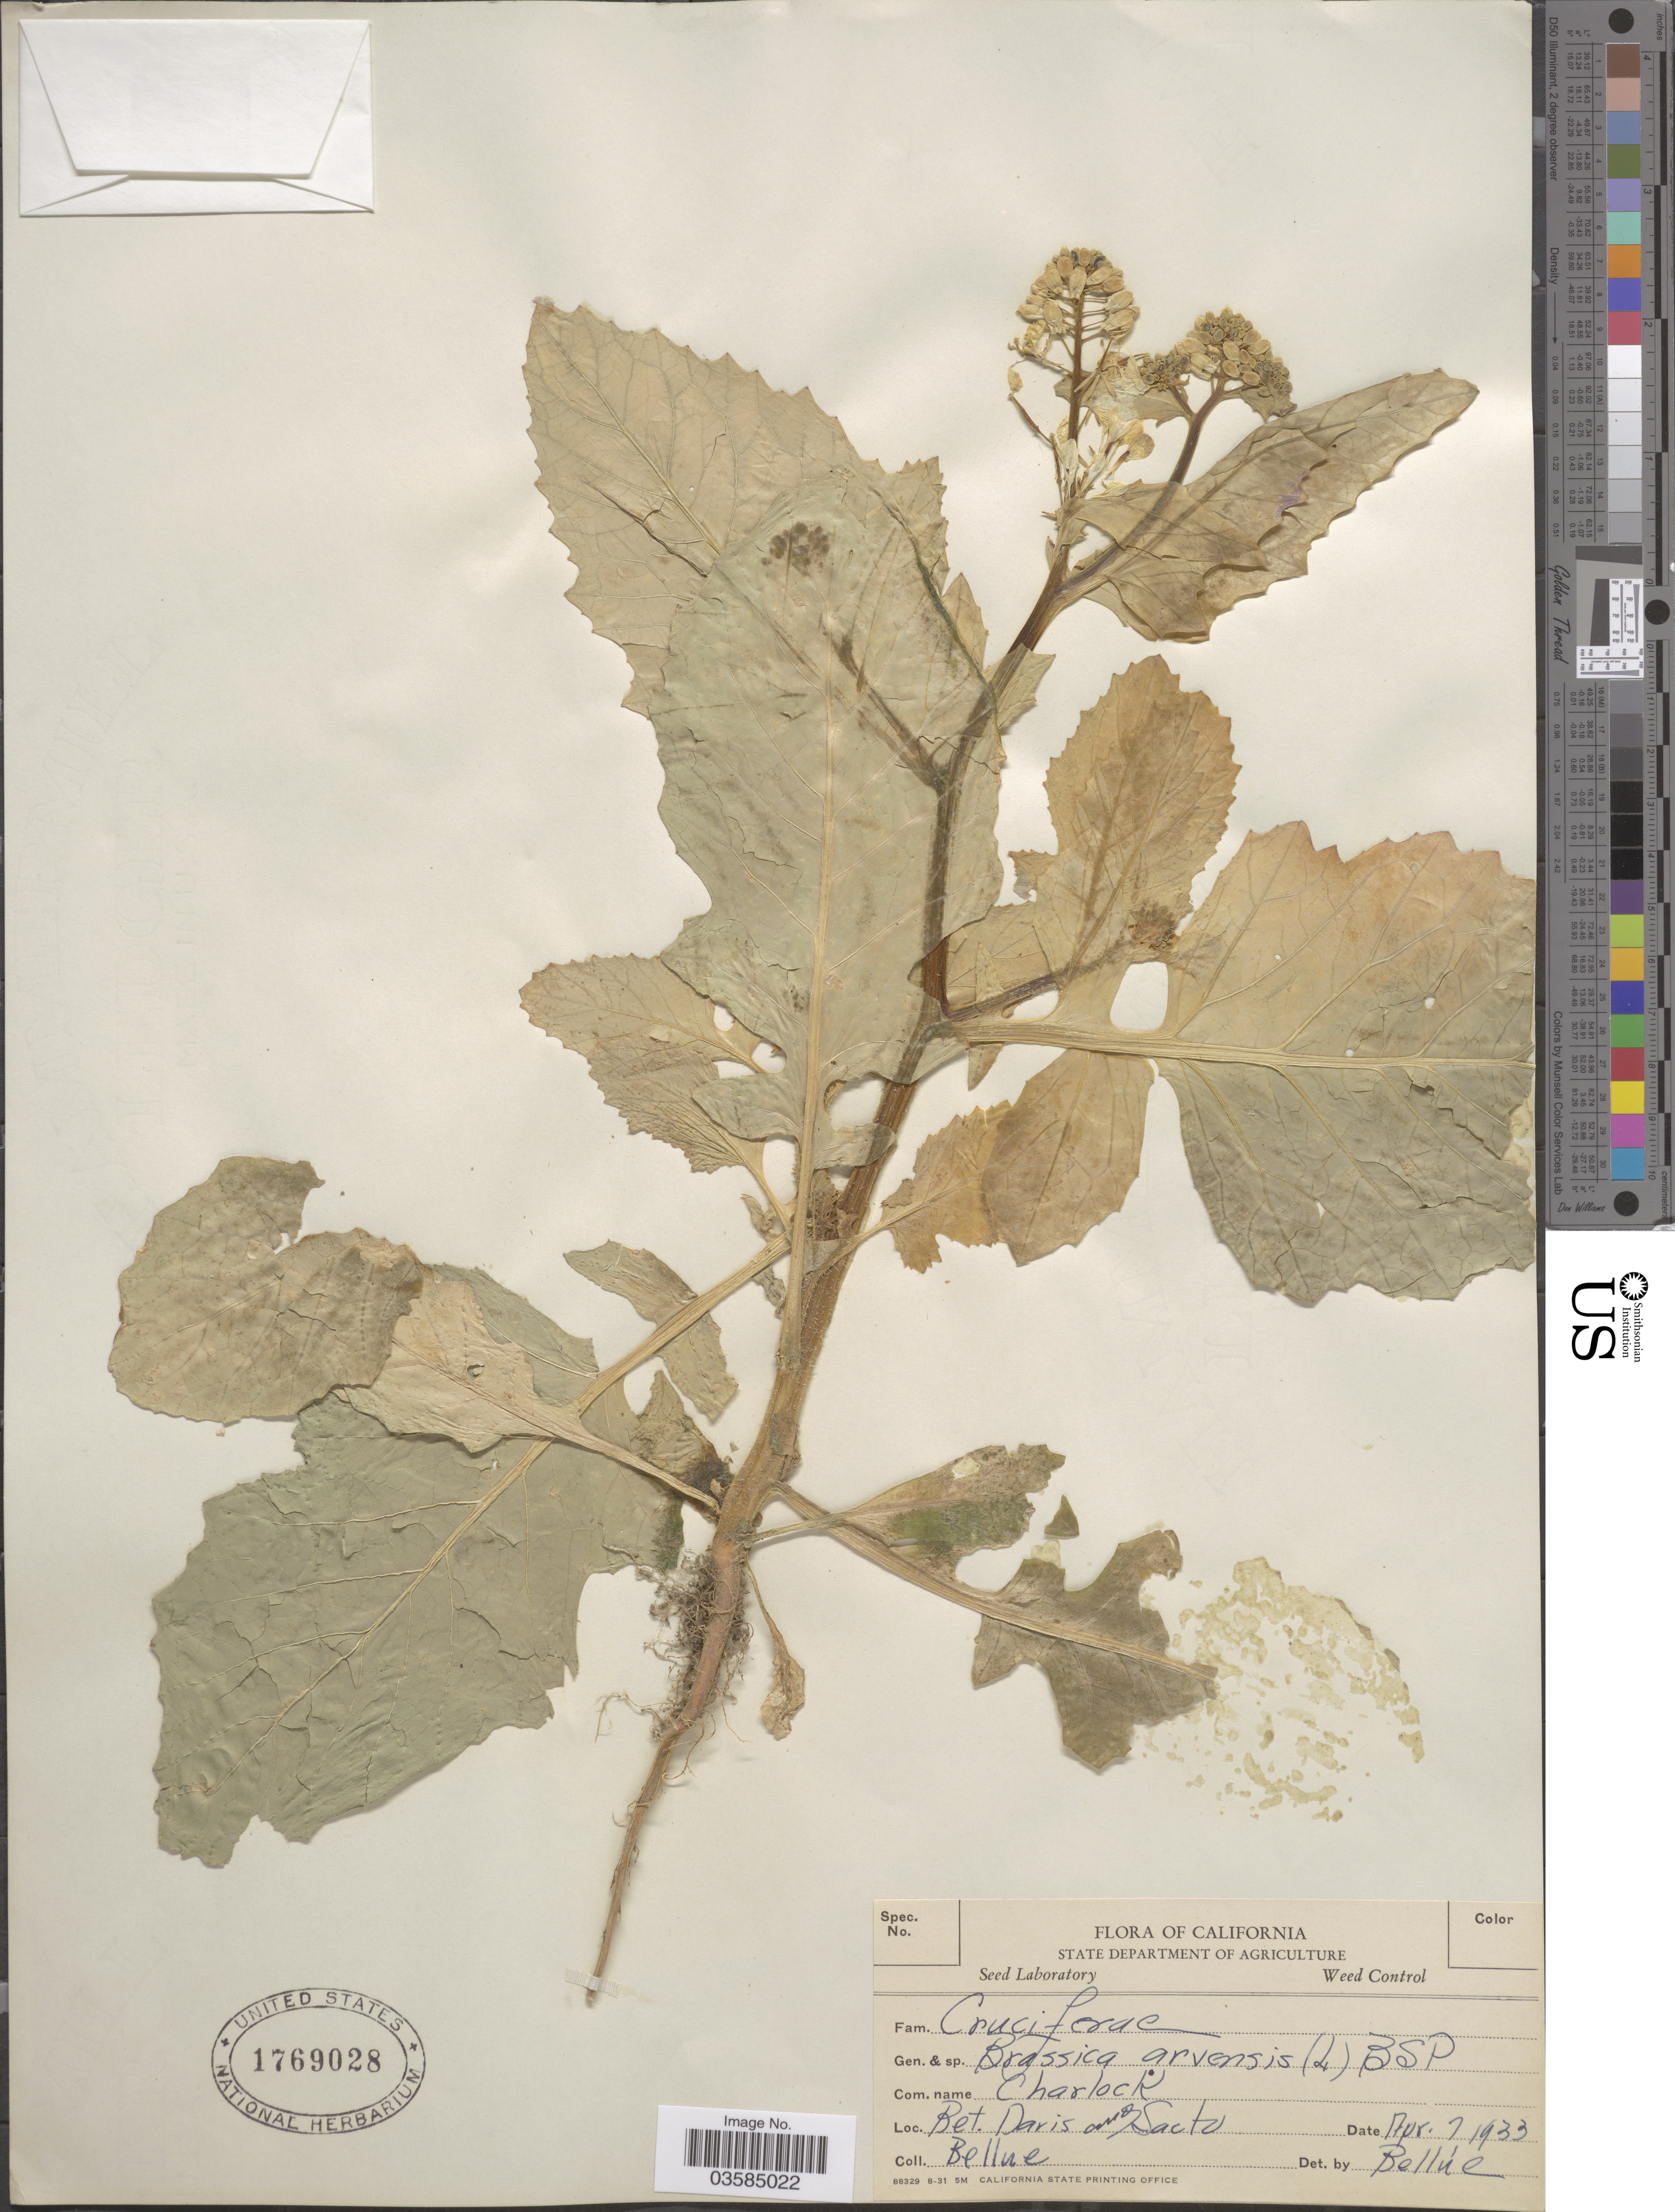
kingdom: Plantae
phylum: Tracheophyta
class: Magnoliopsida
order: Brassicales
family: Brassicaceae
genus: Brassica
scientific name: Brassica kaber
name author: (DC.) L.C. Wheeler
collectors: Bellue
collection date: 1933-04-07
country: United States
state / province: California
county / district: Yolo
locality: Bet. Davis and Sacto.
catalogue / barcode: US 1769028